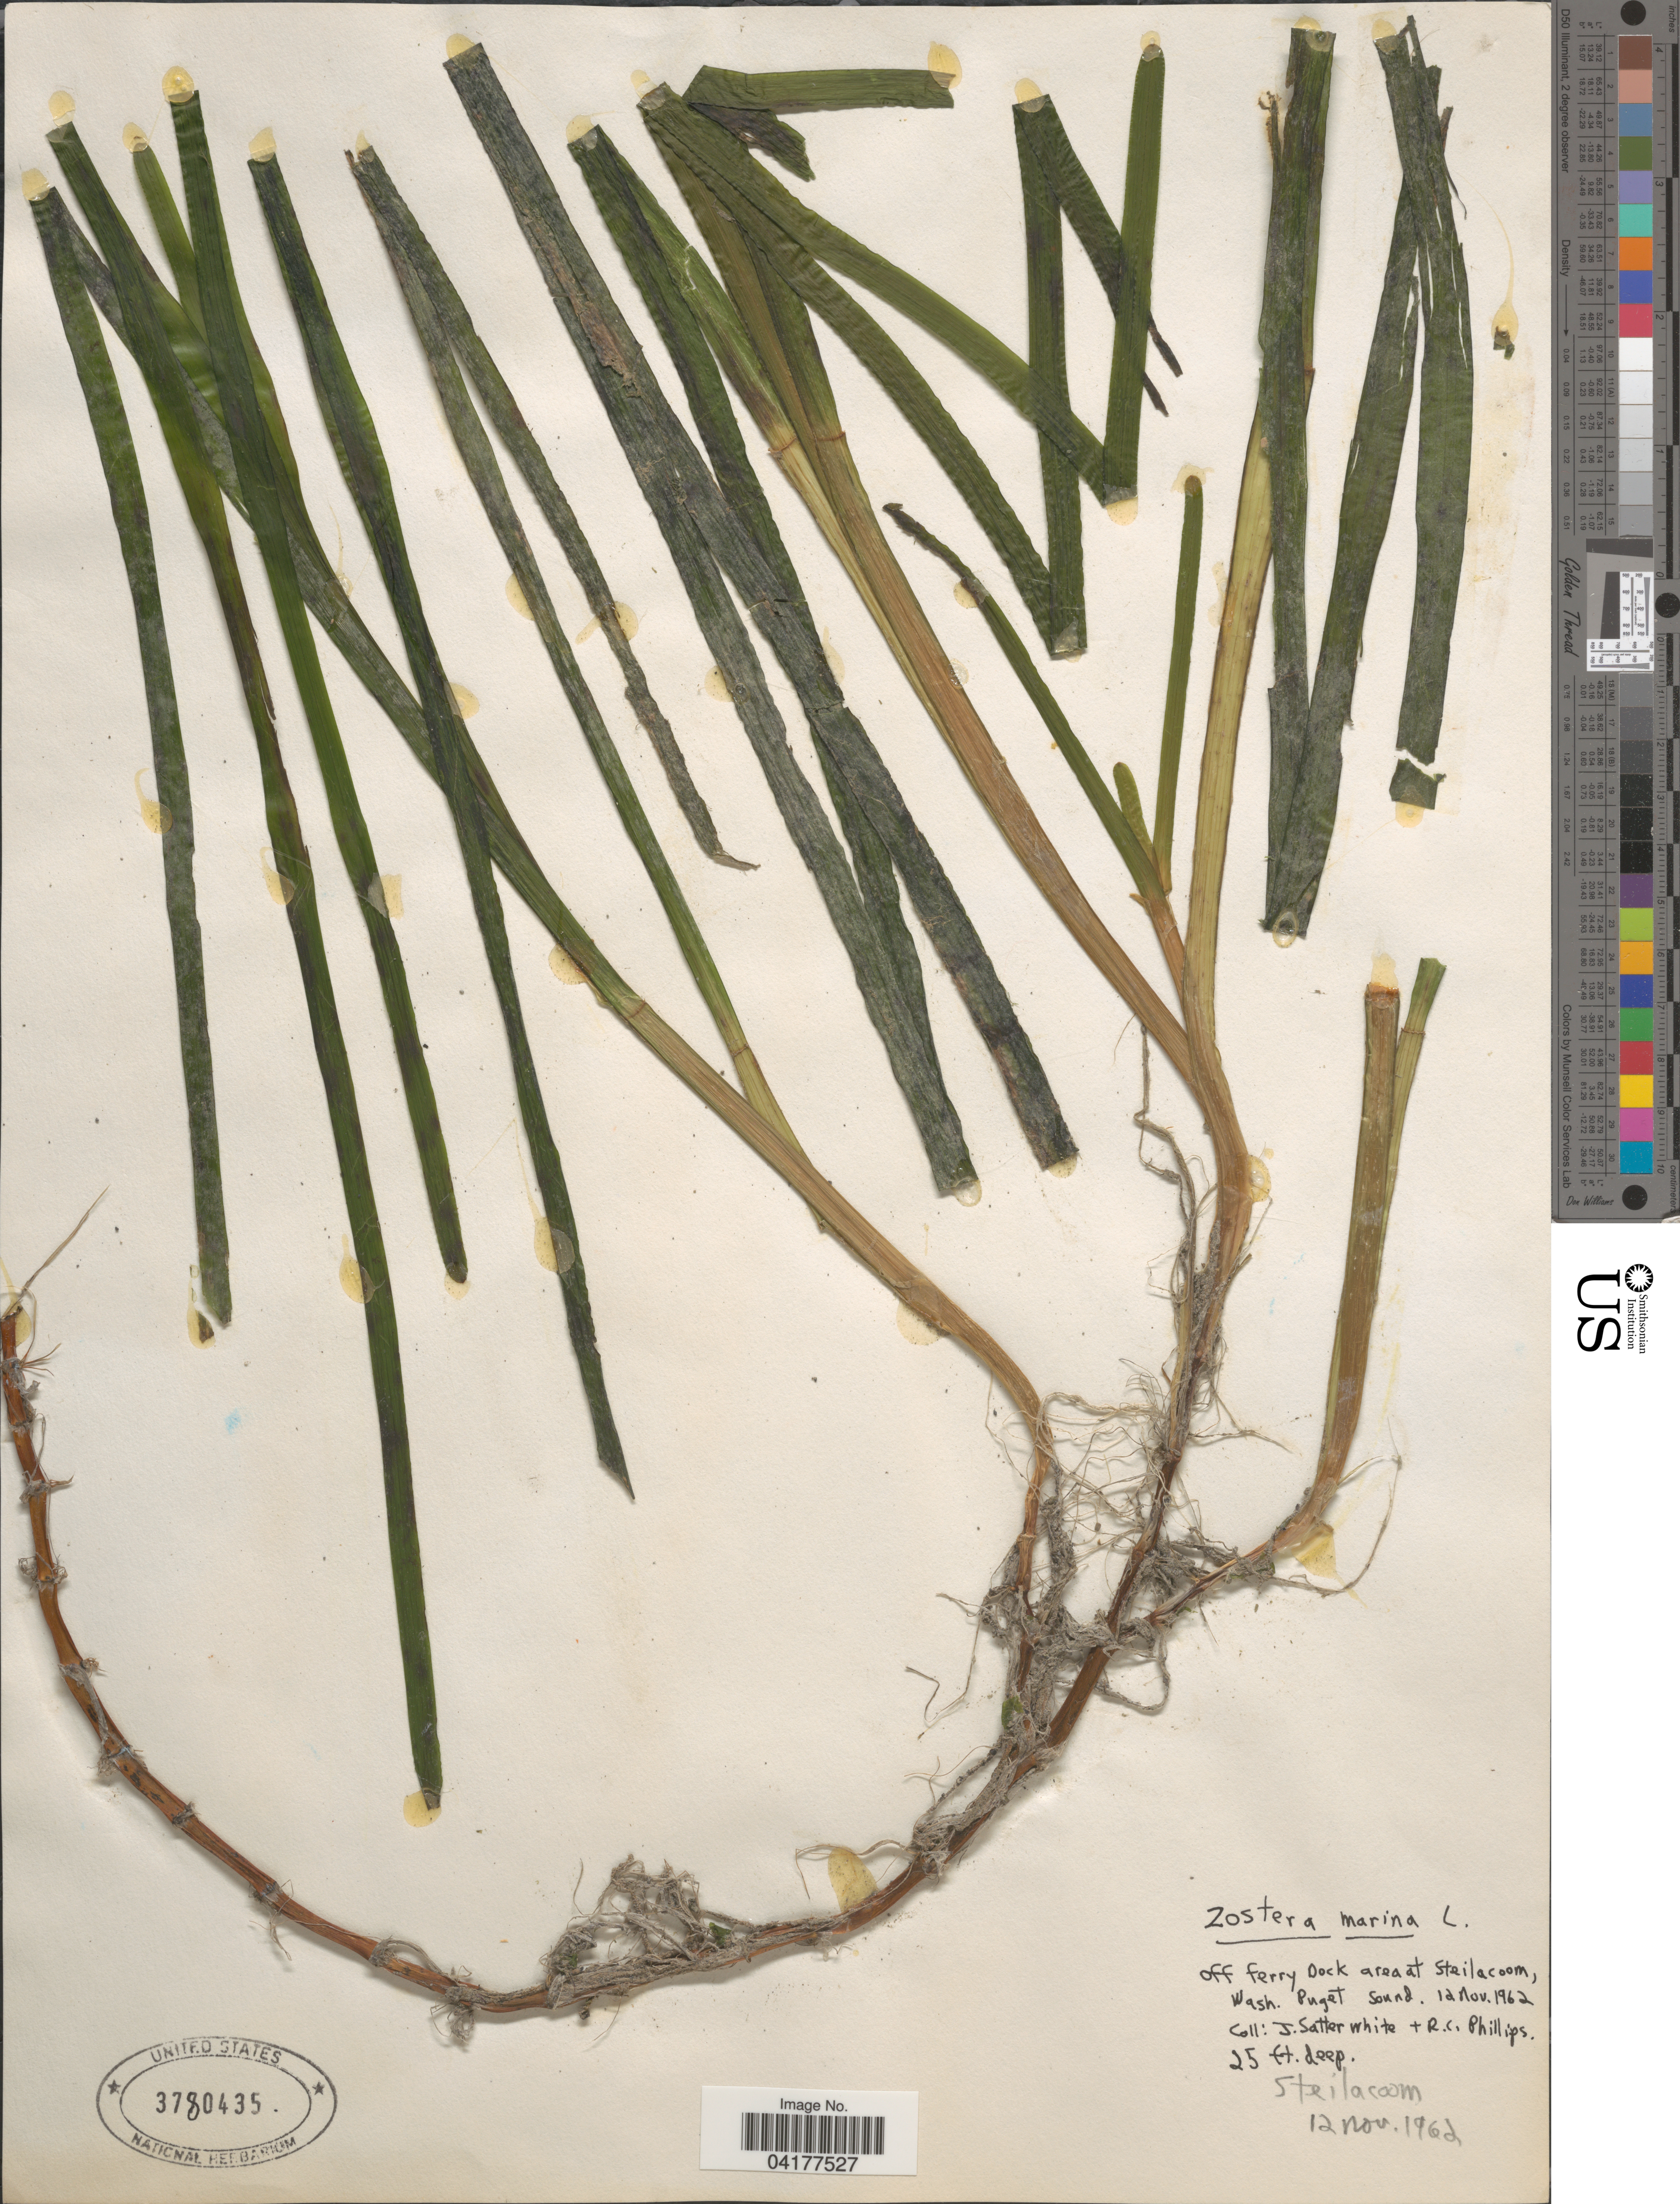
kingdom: Plantae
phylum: Tracheophyta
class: Liliopsida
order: Alismatales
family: Zosteraceae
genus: Zostera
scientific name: Zostera marina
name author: L.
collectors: J. Satter White & R. C. Phillips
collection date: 1962-11-12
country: United States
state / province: Washington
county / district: King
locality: Off ferry Dock area at Steilacoom, Puget Sound. Steilacom.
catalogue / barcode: US 3780435